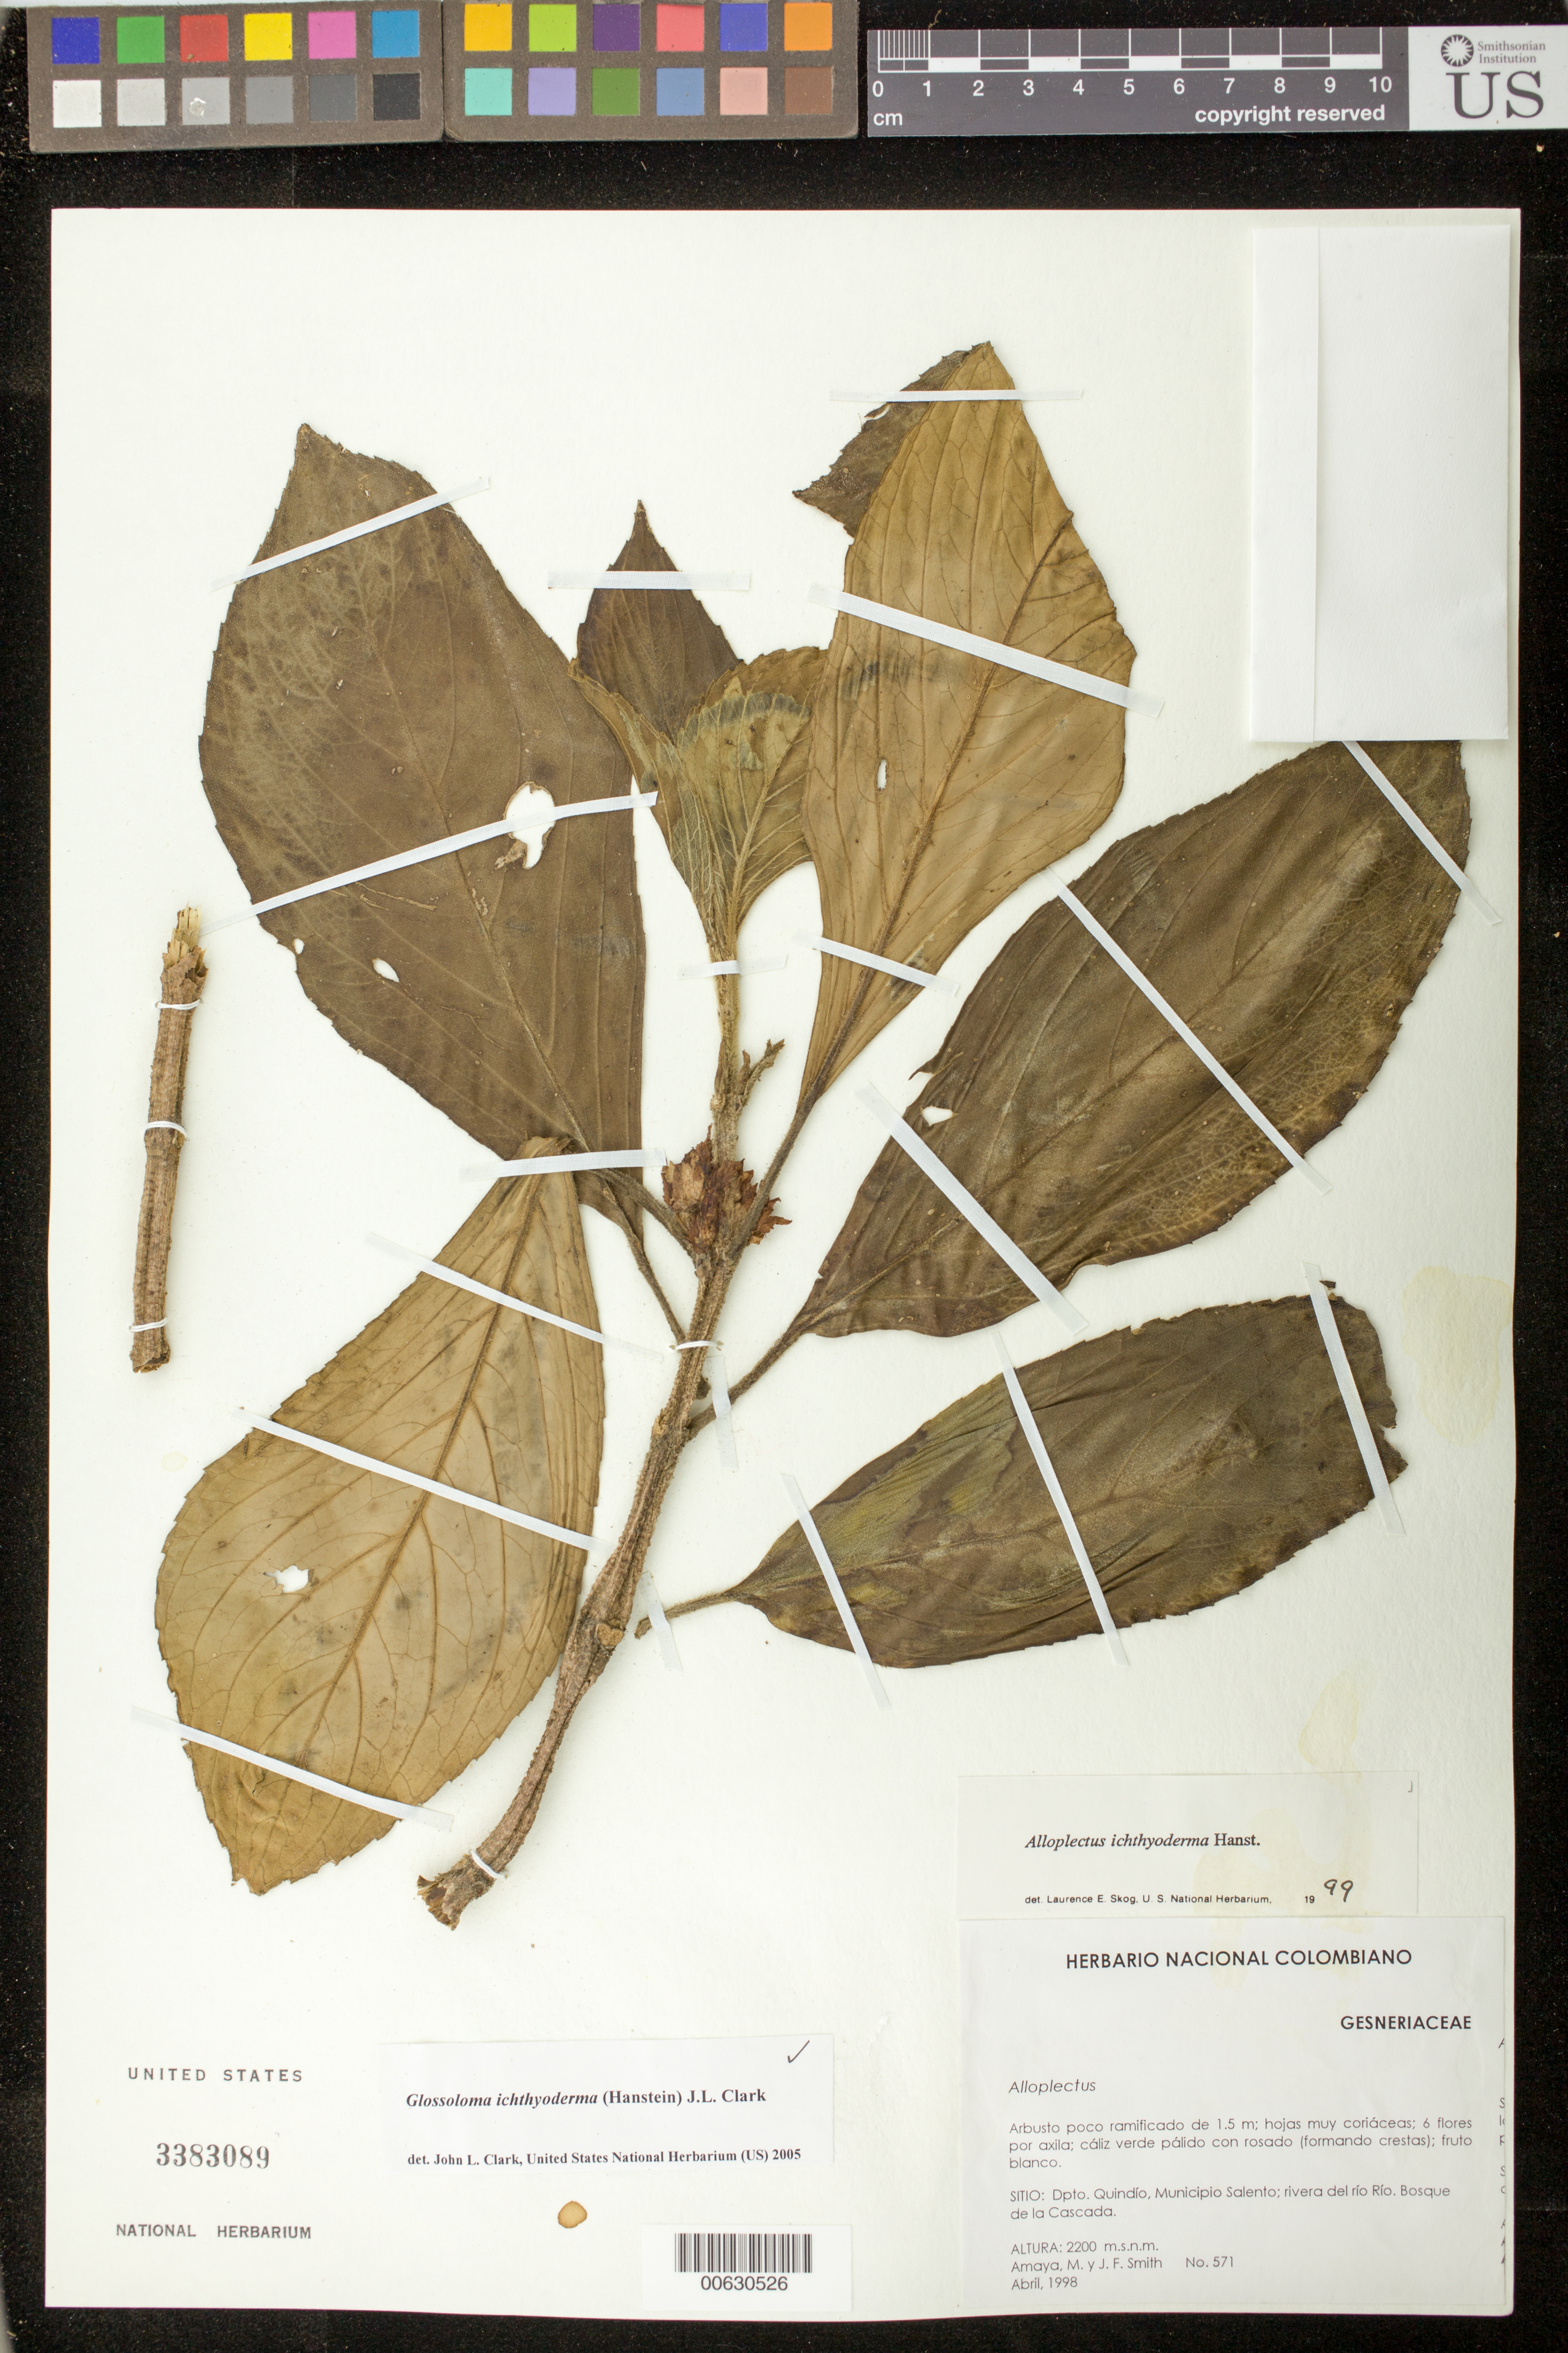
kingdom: Plantae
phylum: Tracheophyta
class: Magnoliopsida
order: Lamiales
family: Gesneriaceae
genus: Glossoloma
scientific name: Glossoloma ichthyoderma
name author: (Hanst.) J.L. Clark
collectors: M. Amaya & J. F. Smith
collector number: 571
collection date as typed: Apr 1998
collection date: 1998-04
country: Colombia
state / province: Quindío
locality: Municipio Salento; rivera del rí Río. Bosque de la Cascada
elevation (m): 2200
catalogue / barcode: US 3383089